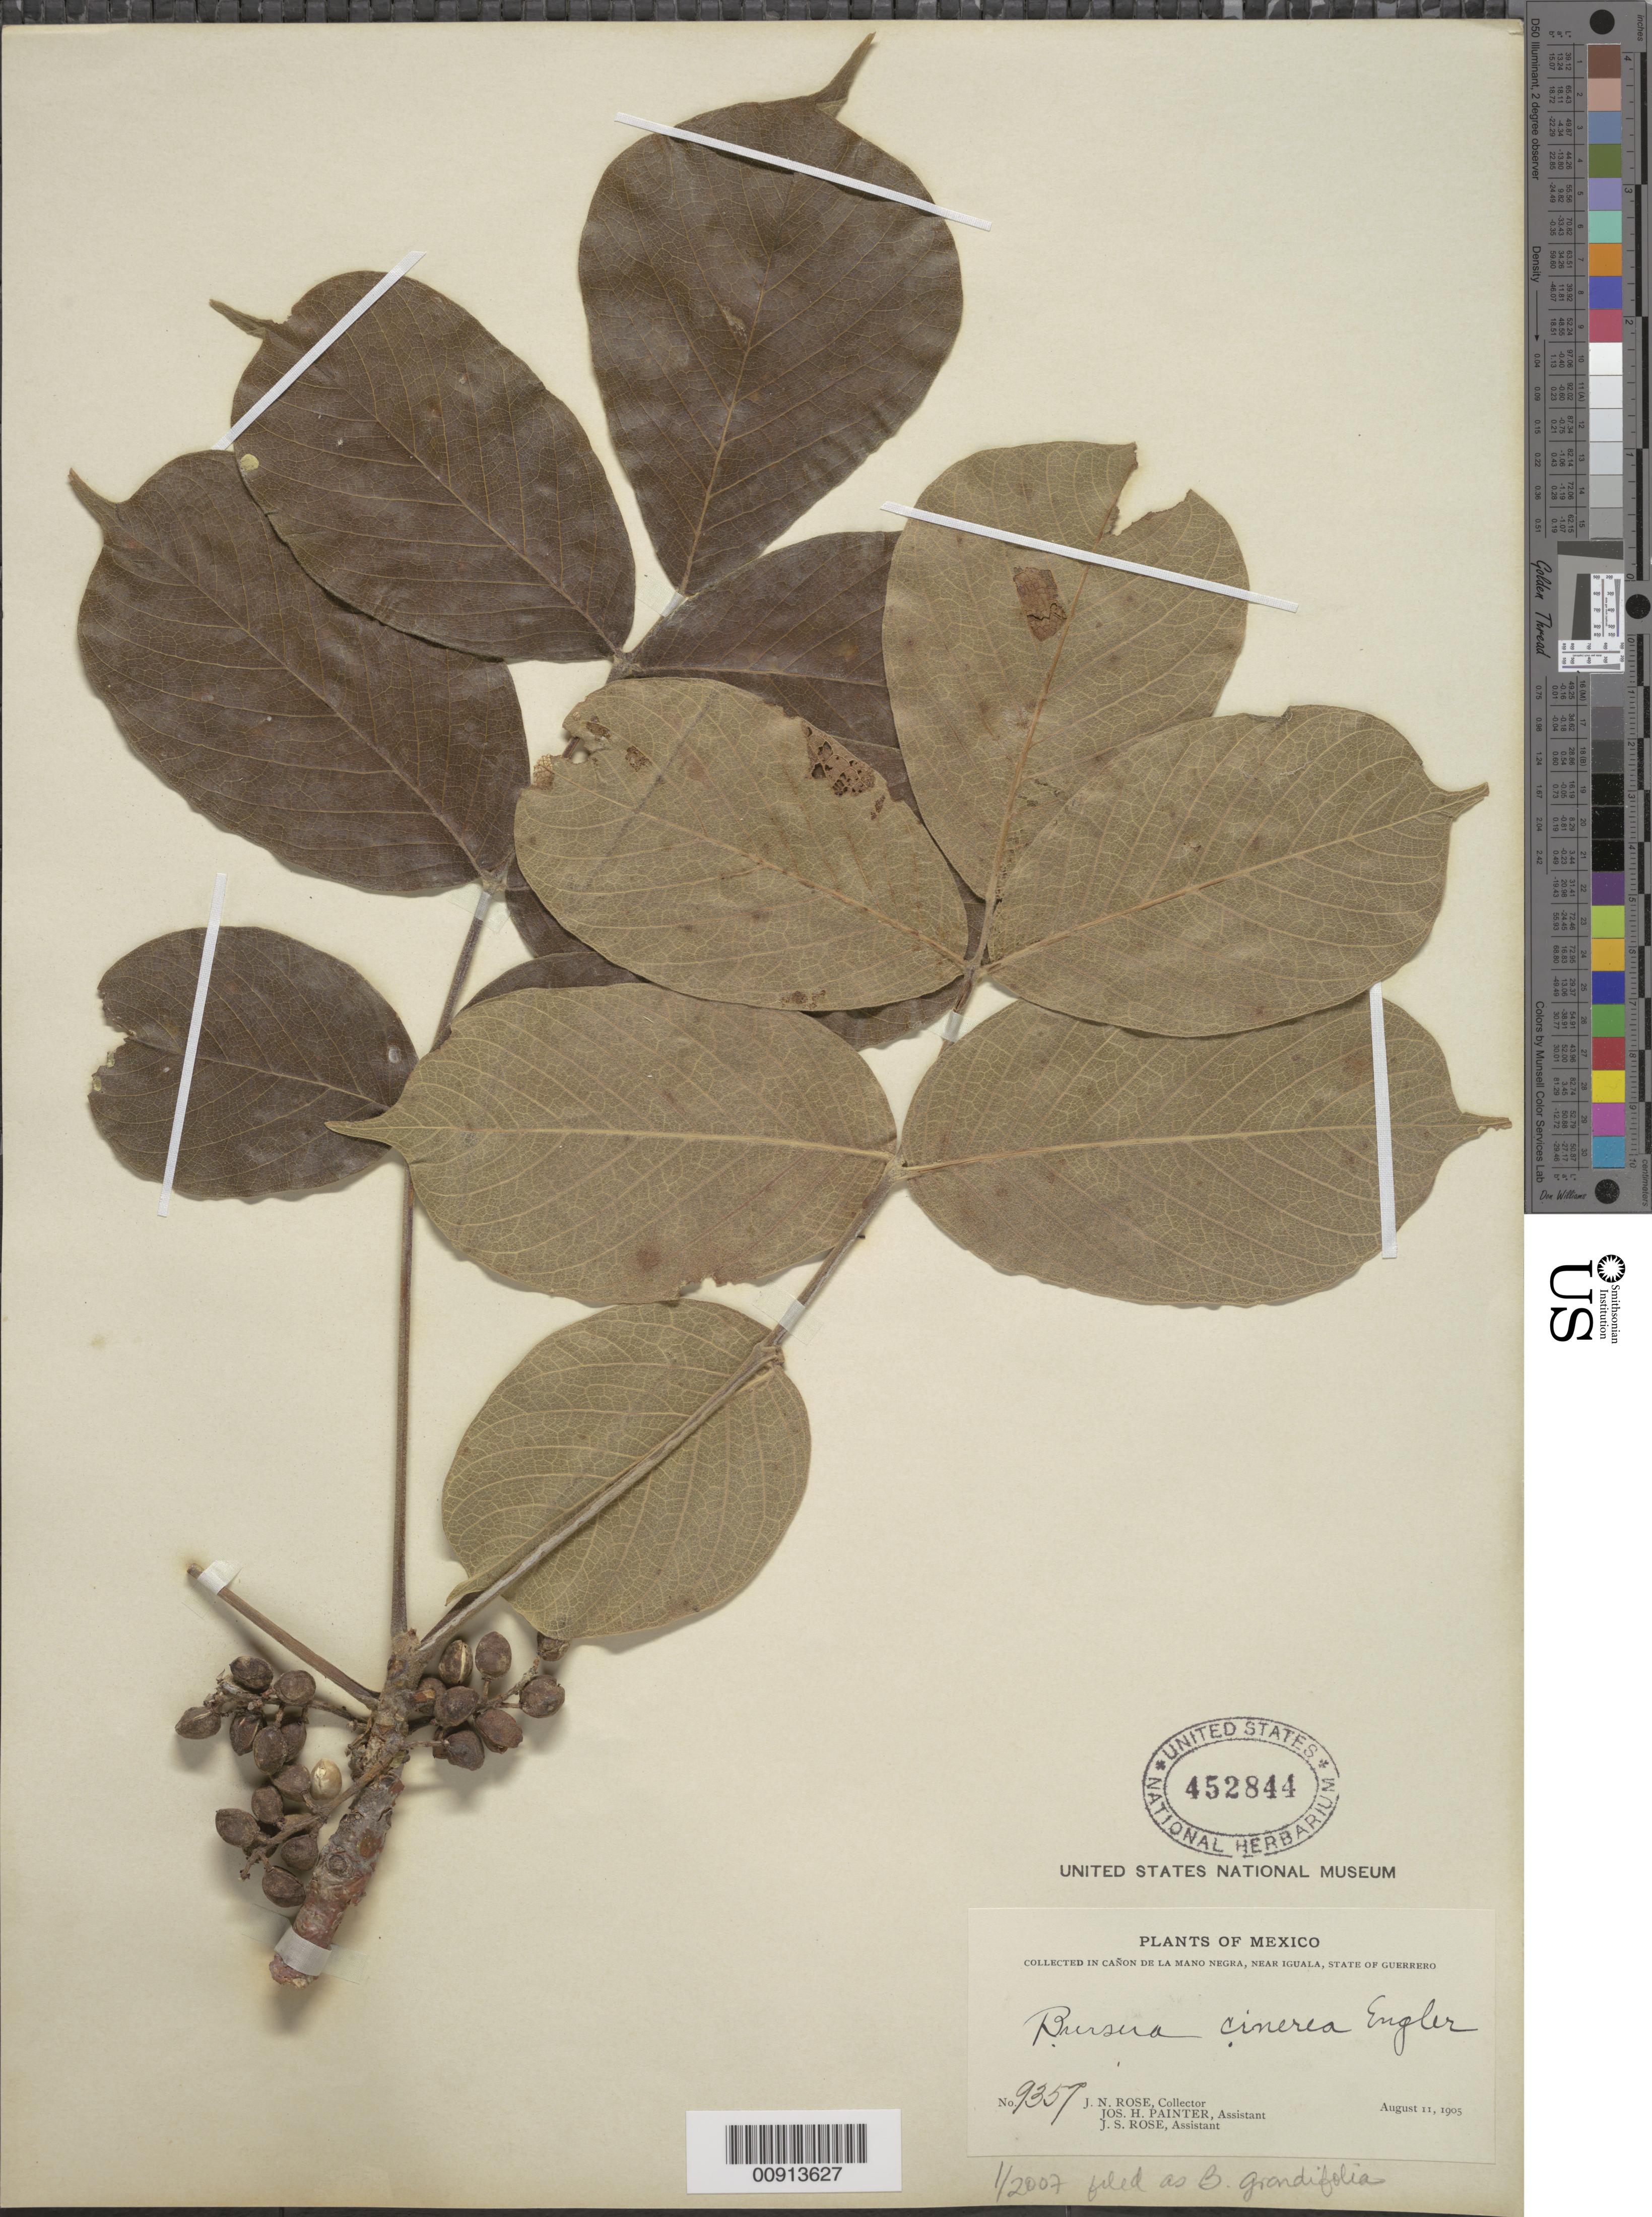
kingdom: Plantae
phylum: Tracheophyta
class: Magnoliopsida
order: Sapindales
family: Burseraceae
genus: Bursera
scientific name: Bursera grandifolia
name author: (Schltdl.) Engl.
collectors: J. N. Rose, J. H. Painter & J. S. Rose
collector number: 9357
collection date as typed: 11 Aug 1905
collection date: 1905-08-11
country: Mexico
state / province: Guerrero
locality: Cañon de la Mano Negra, near Iguala, State of Guerrero.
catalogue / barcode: US 452844